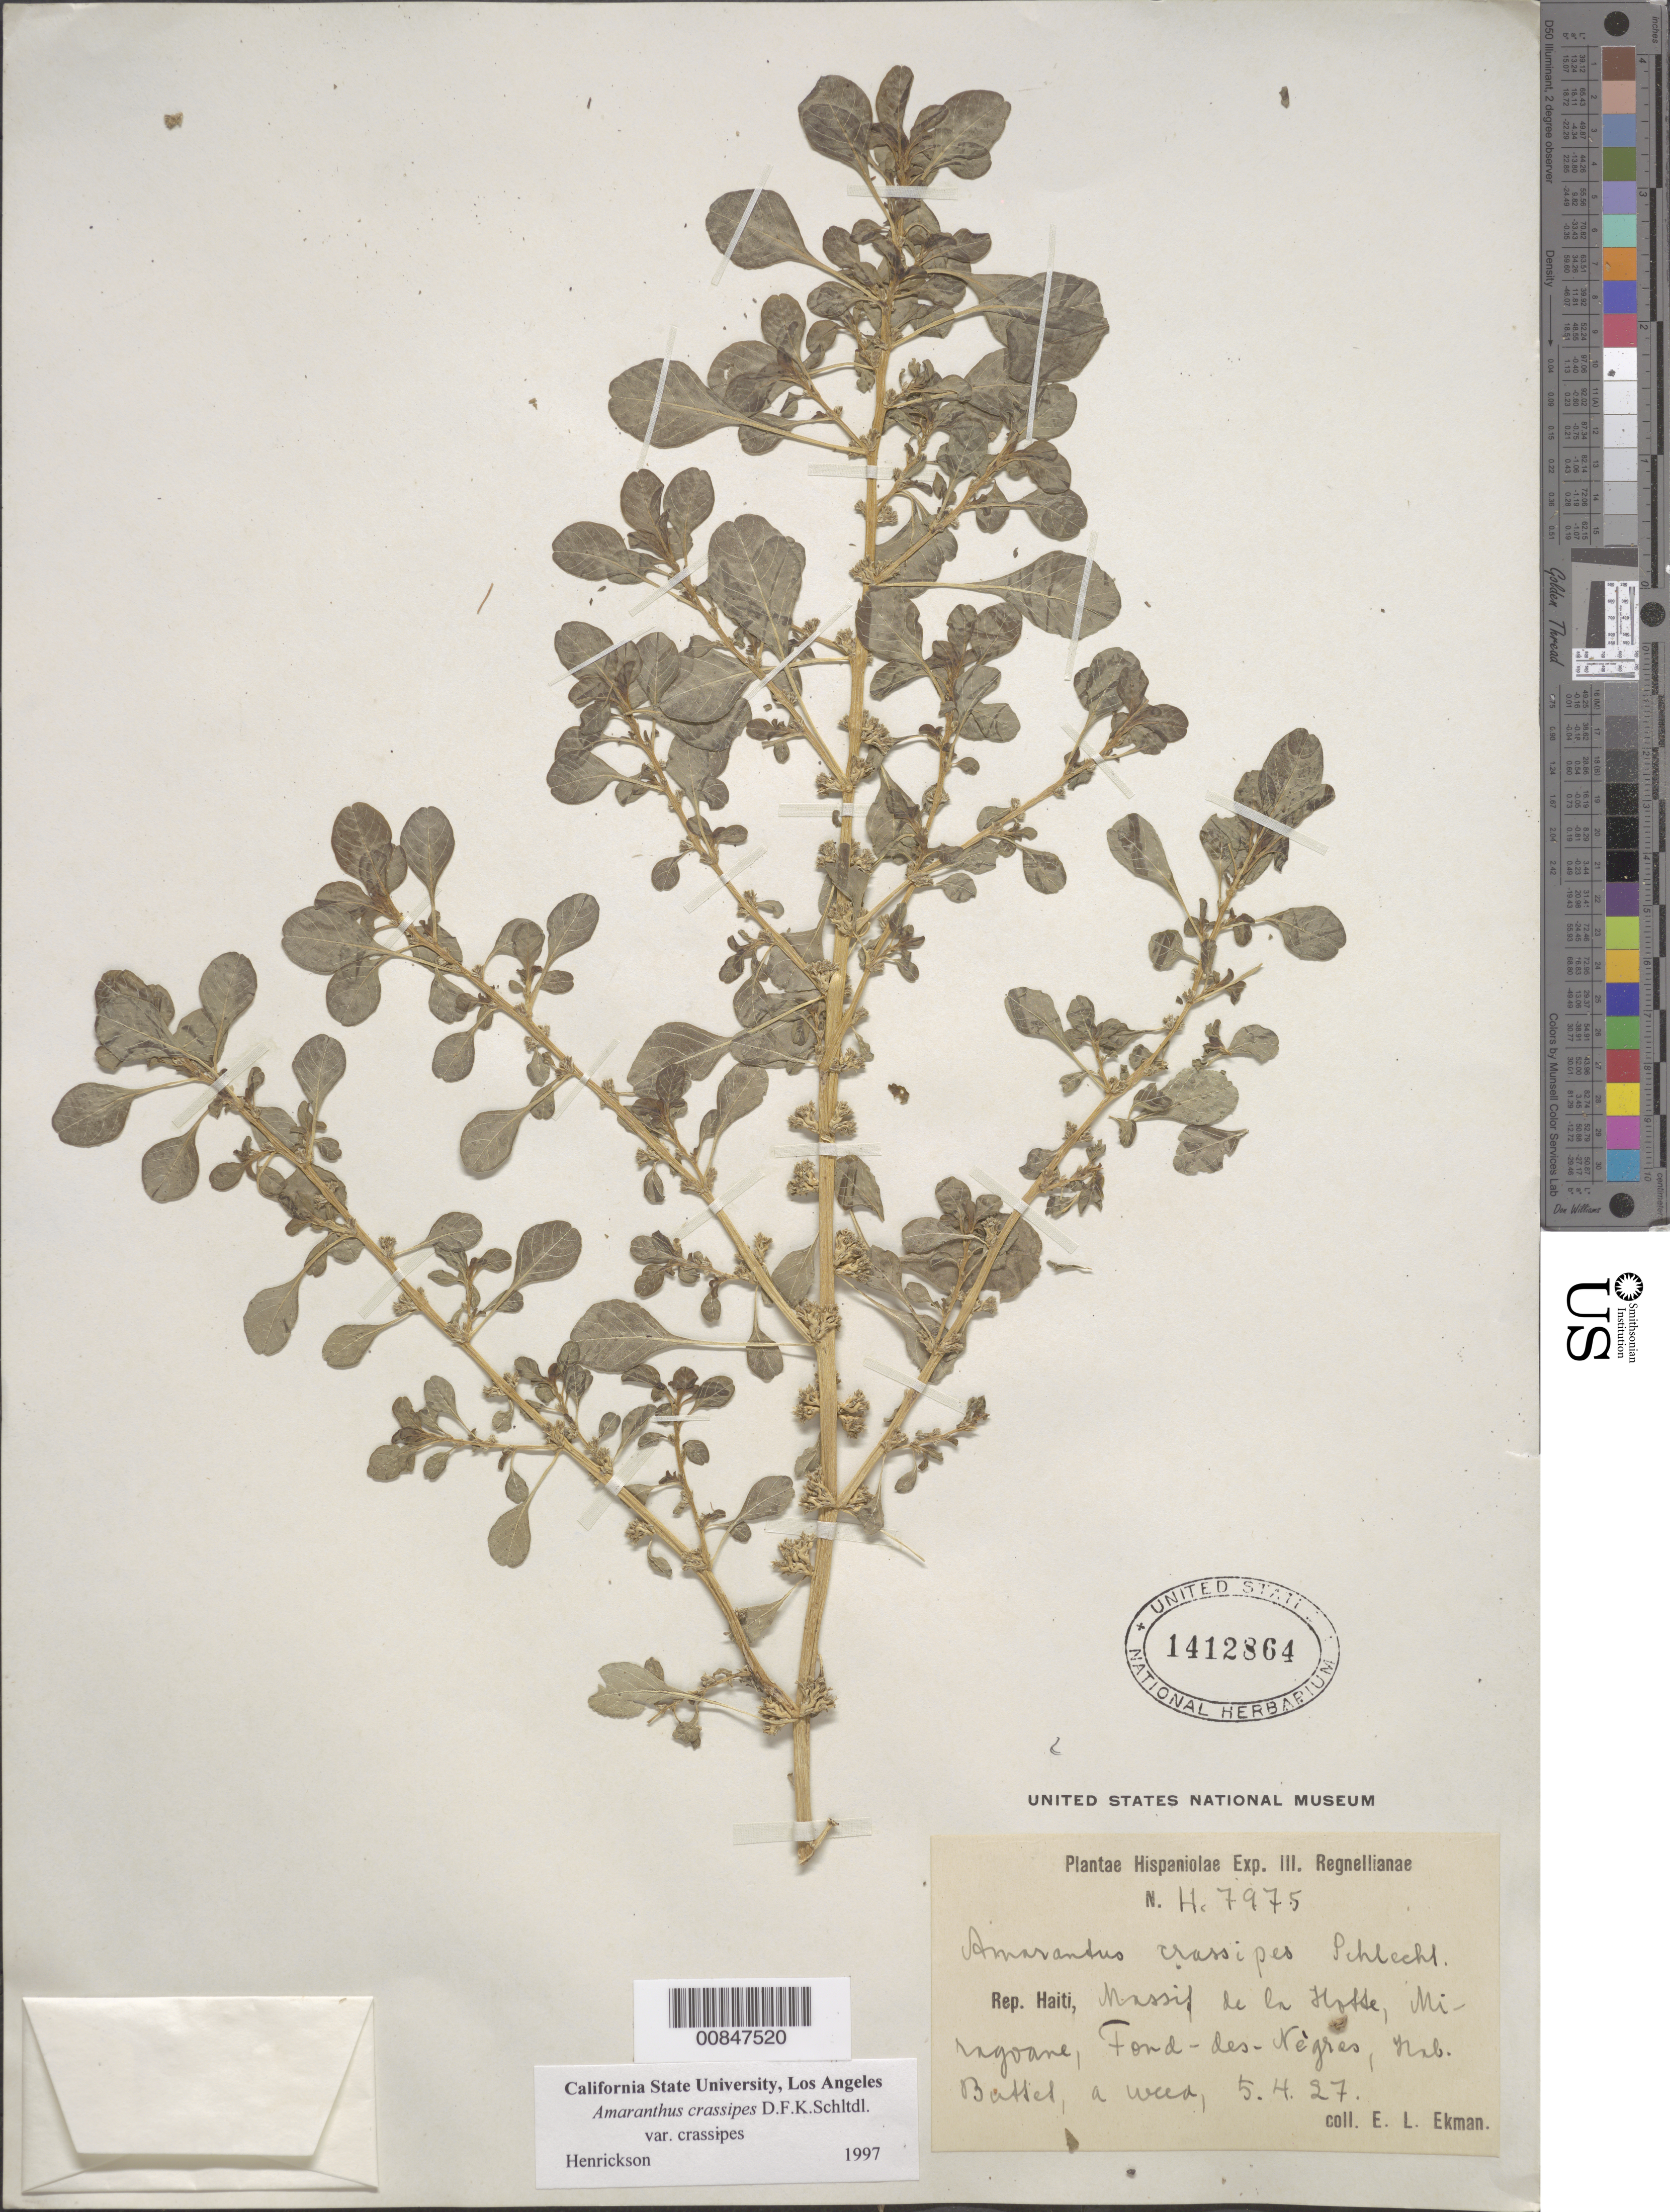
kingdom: Plantae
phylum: Tracheophyta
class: Magnoliopsida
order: Caryophyllales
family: Amaranthaceae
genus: Amaranthus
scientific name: Amaranthus crassipes var. crassipes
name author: Schltdl.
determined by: Henrickson, --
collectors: E. L. Ekman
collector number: H 7975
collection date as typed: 05 Apr 1927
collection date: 1927-04-05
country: Haiti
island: Hispaniola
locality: Massif de la Hotte, Miragoane, Fond-des-Nègres, Hab. Buttet.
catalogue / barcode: US 1412864